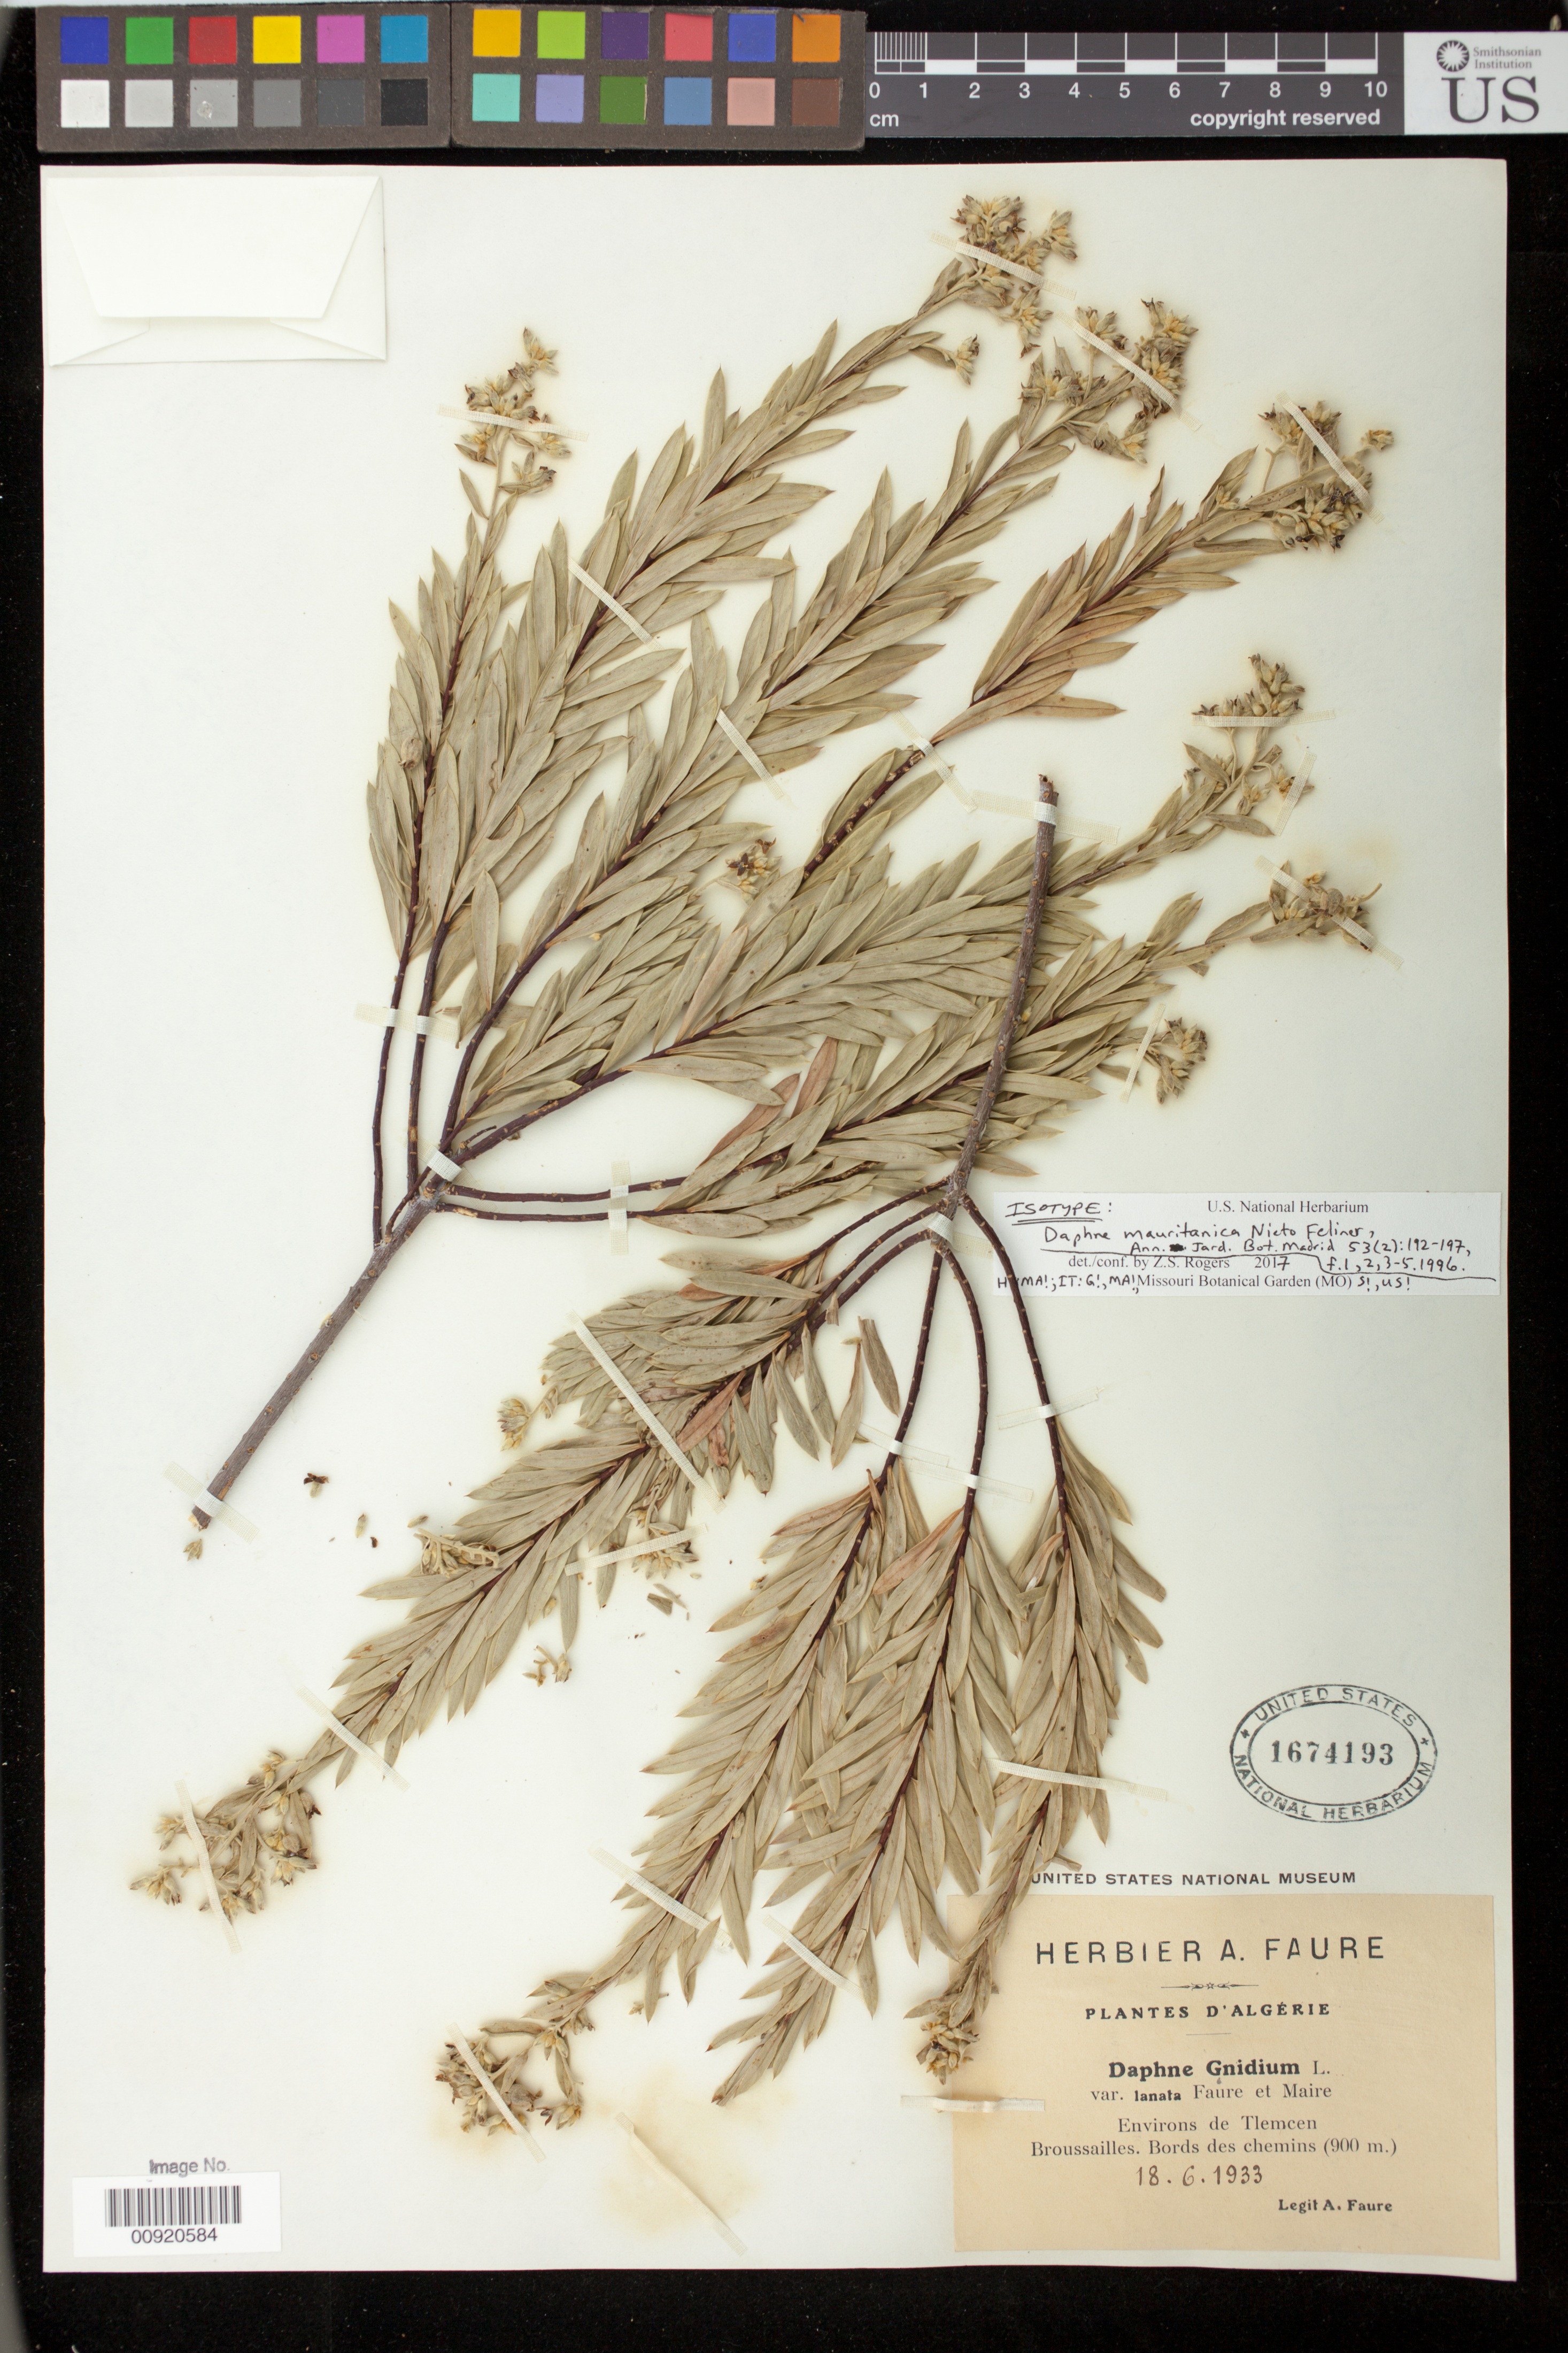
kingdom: Plantae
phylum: Tracheophyta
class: Magnoliopsida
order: Malvales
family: Thymelaeaceae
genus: Daphne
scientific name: Daphne mauritanica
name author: Nieto Fel.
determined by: Rogers, Z. S.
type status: Isotype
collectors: A. Faure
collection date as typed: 18. 6. 1933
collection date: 1933-06-18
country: Algeria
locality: Environs de Tlemcen Broussailles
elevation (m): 900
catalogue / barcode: US 1674193